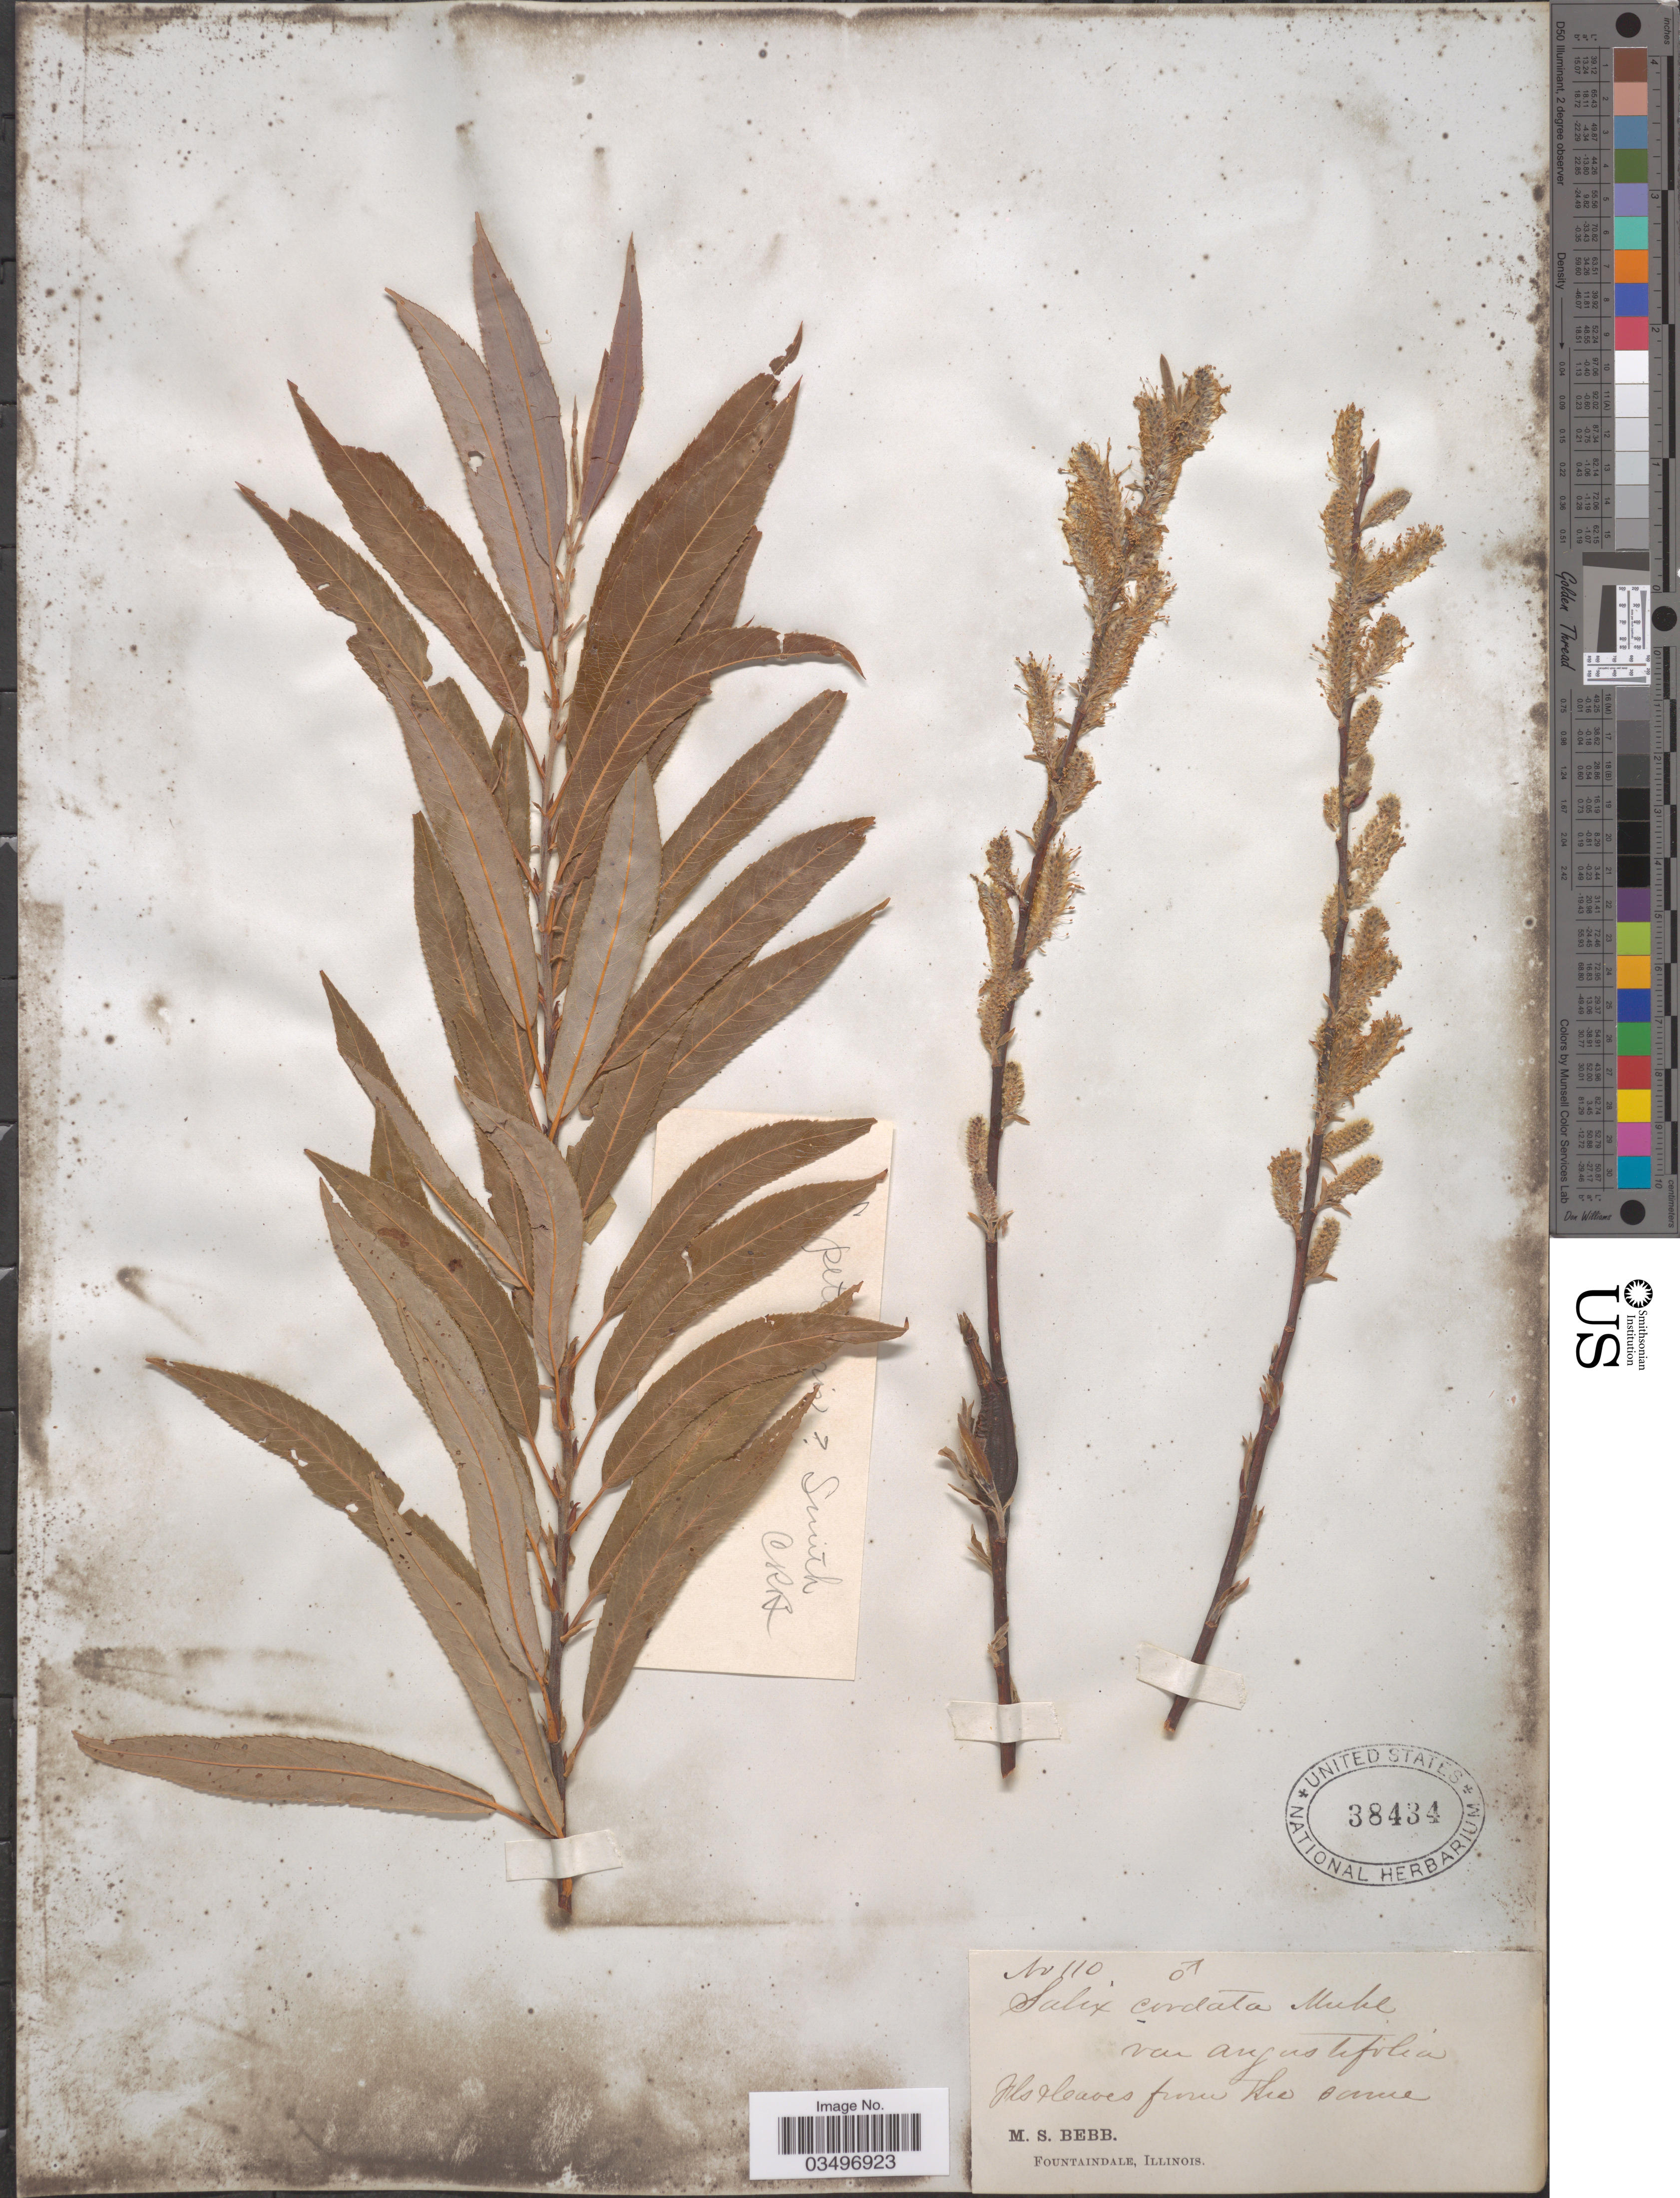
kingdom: Plantae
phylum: Tracheophyta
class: Magnoliopsida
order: Malpighiales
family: Salicaceae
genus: Salix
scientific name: Salix eriocephala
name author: Michx.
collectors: M. Bebb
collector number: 110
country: United States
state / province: Illinois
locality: Fountaindale [unsure placement]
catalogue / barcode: US 38434